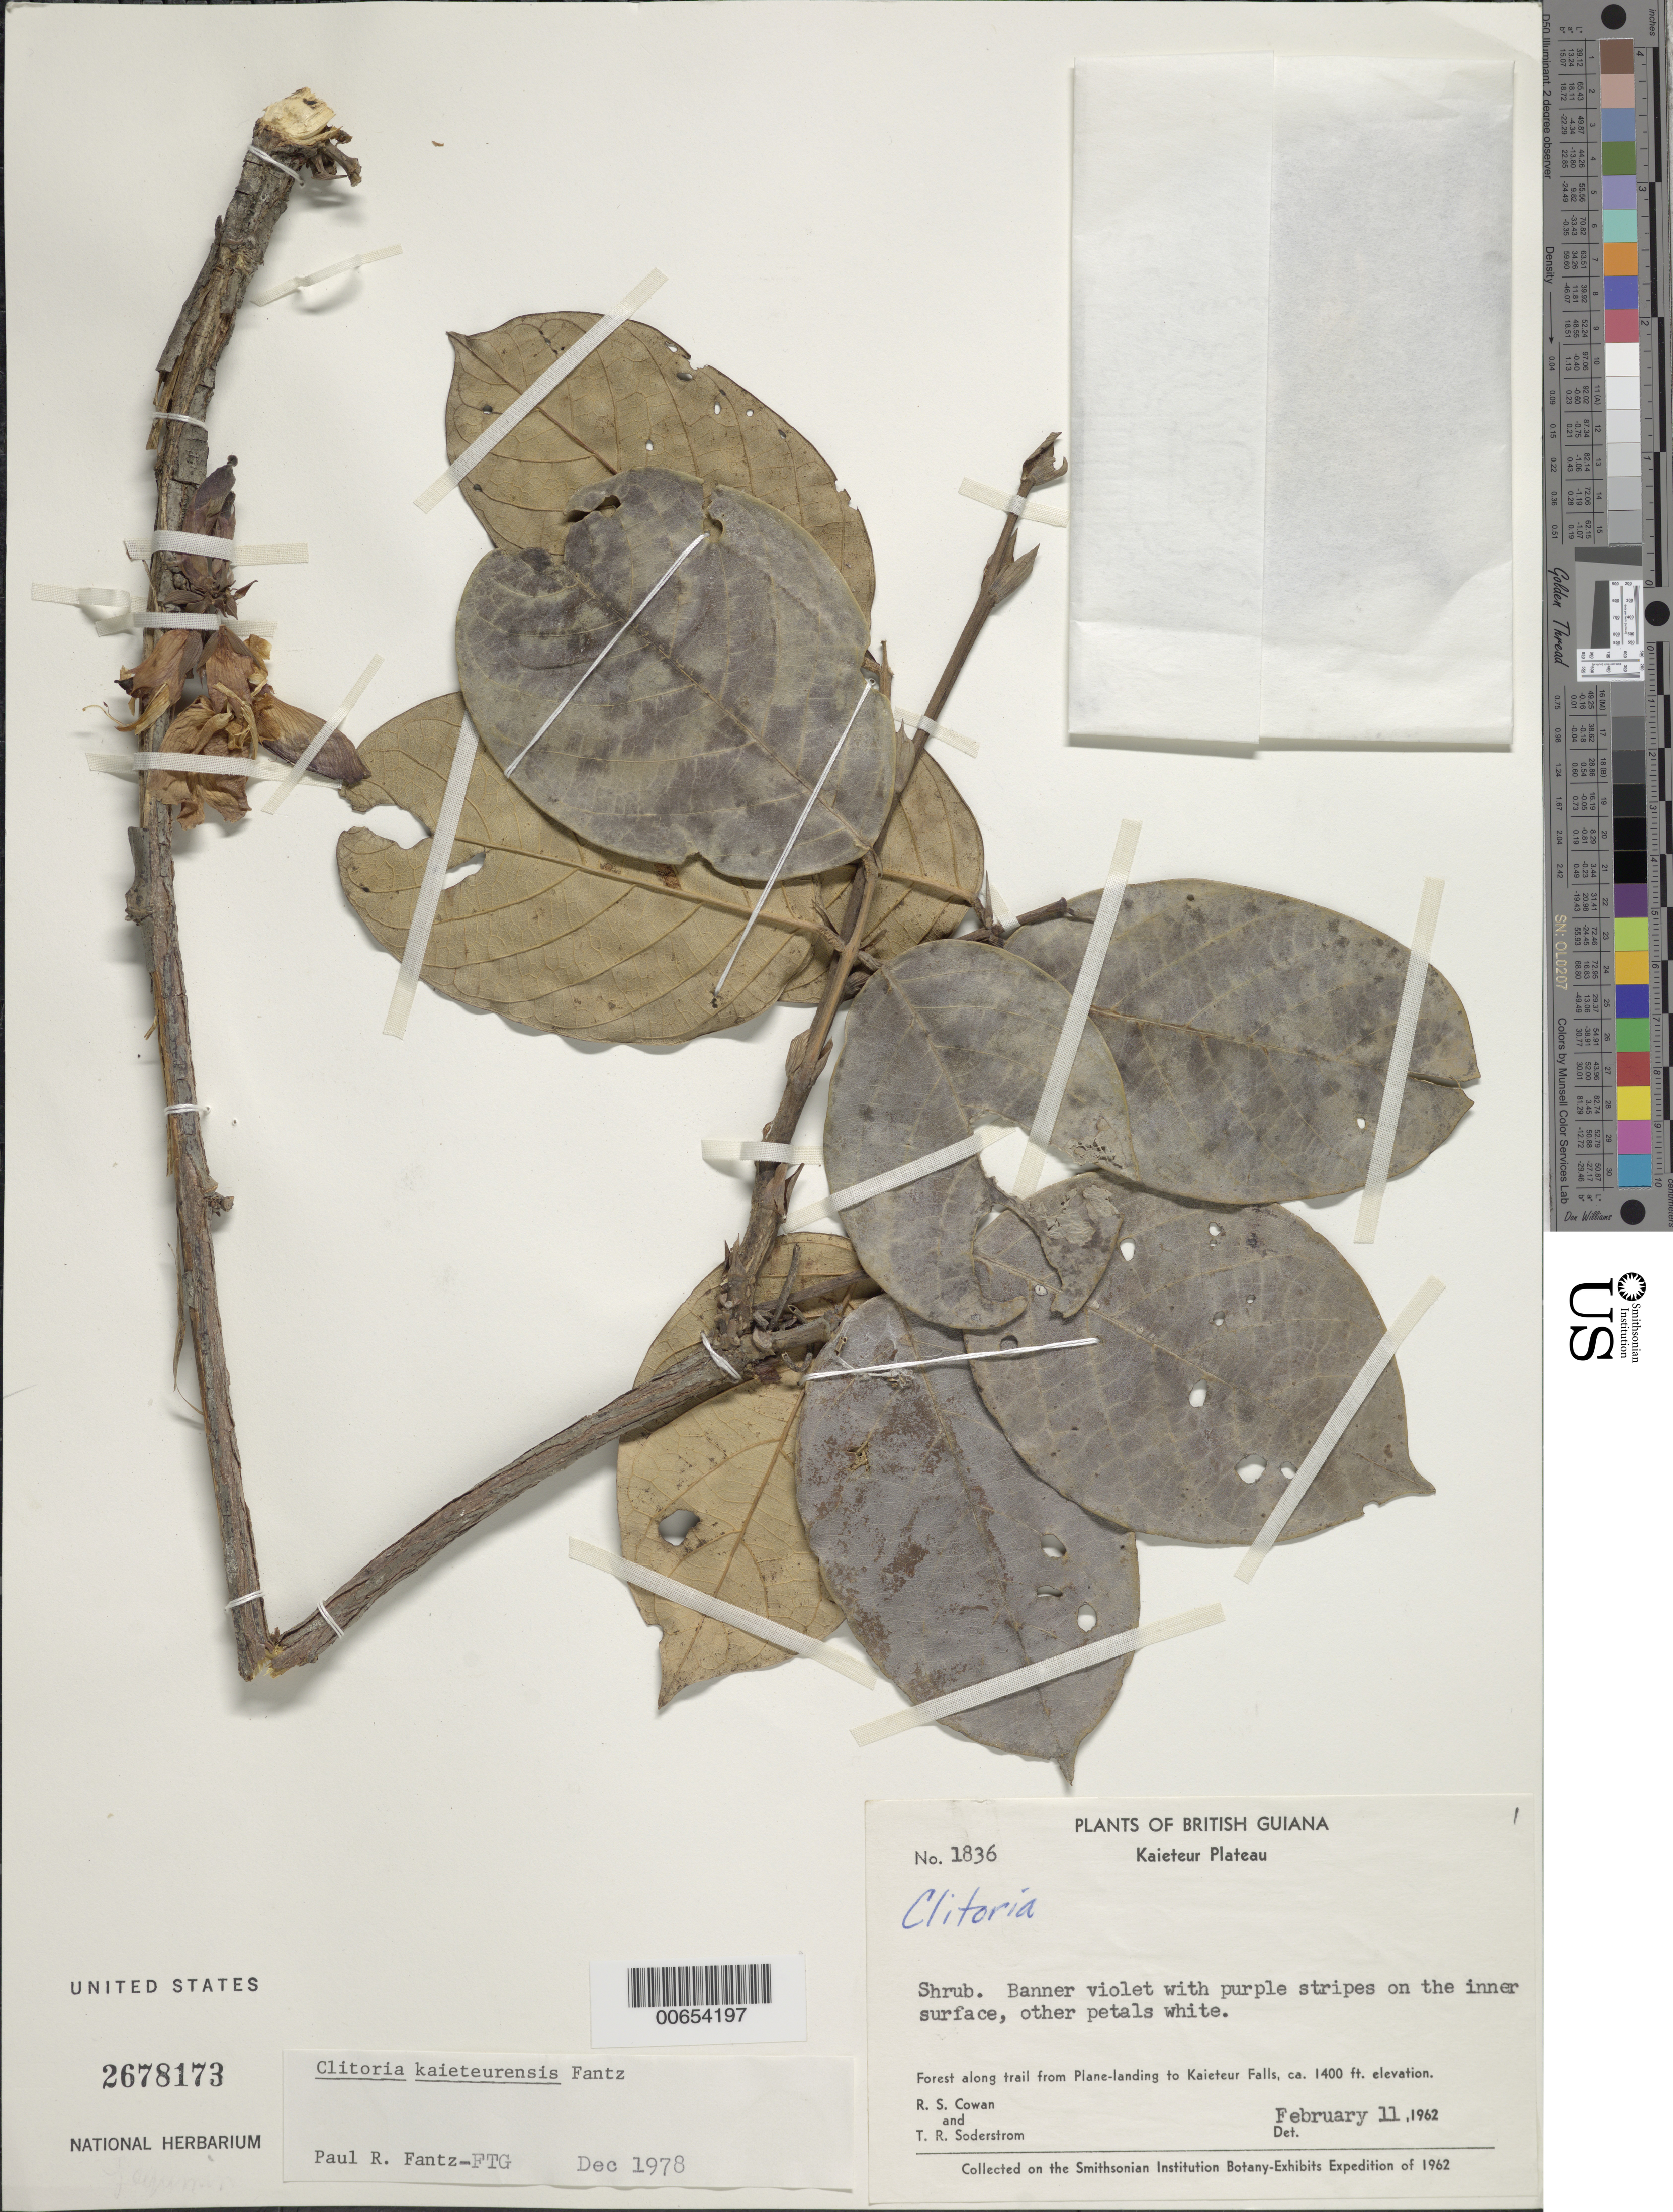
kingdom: Plantae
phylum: Tracheophyta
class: Magnoliopsida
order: Fabales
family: Fabaceae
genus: Clitoria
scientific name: Clitoria kaieteurensis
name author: Fantz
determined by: Fantz, P. R., (FLAS), University of Florida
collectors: R. S. Cowan & T. R. Soderstrom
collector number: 1836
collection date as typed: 11-Feb-62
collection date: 1962-02-11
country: Guyana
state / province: Potaro-Siparuni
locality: Kaieteur Plateau, along trail from plane landing to Kaieteur Falls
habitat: Forest along trail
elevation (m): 427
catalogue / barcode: US 2678173